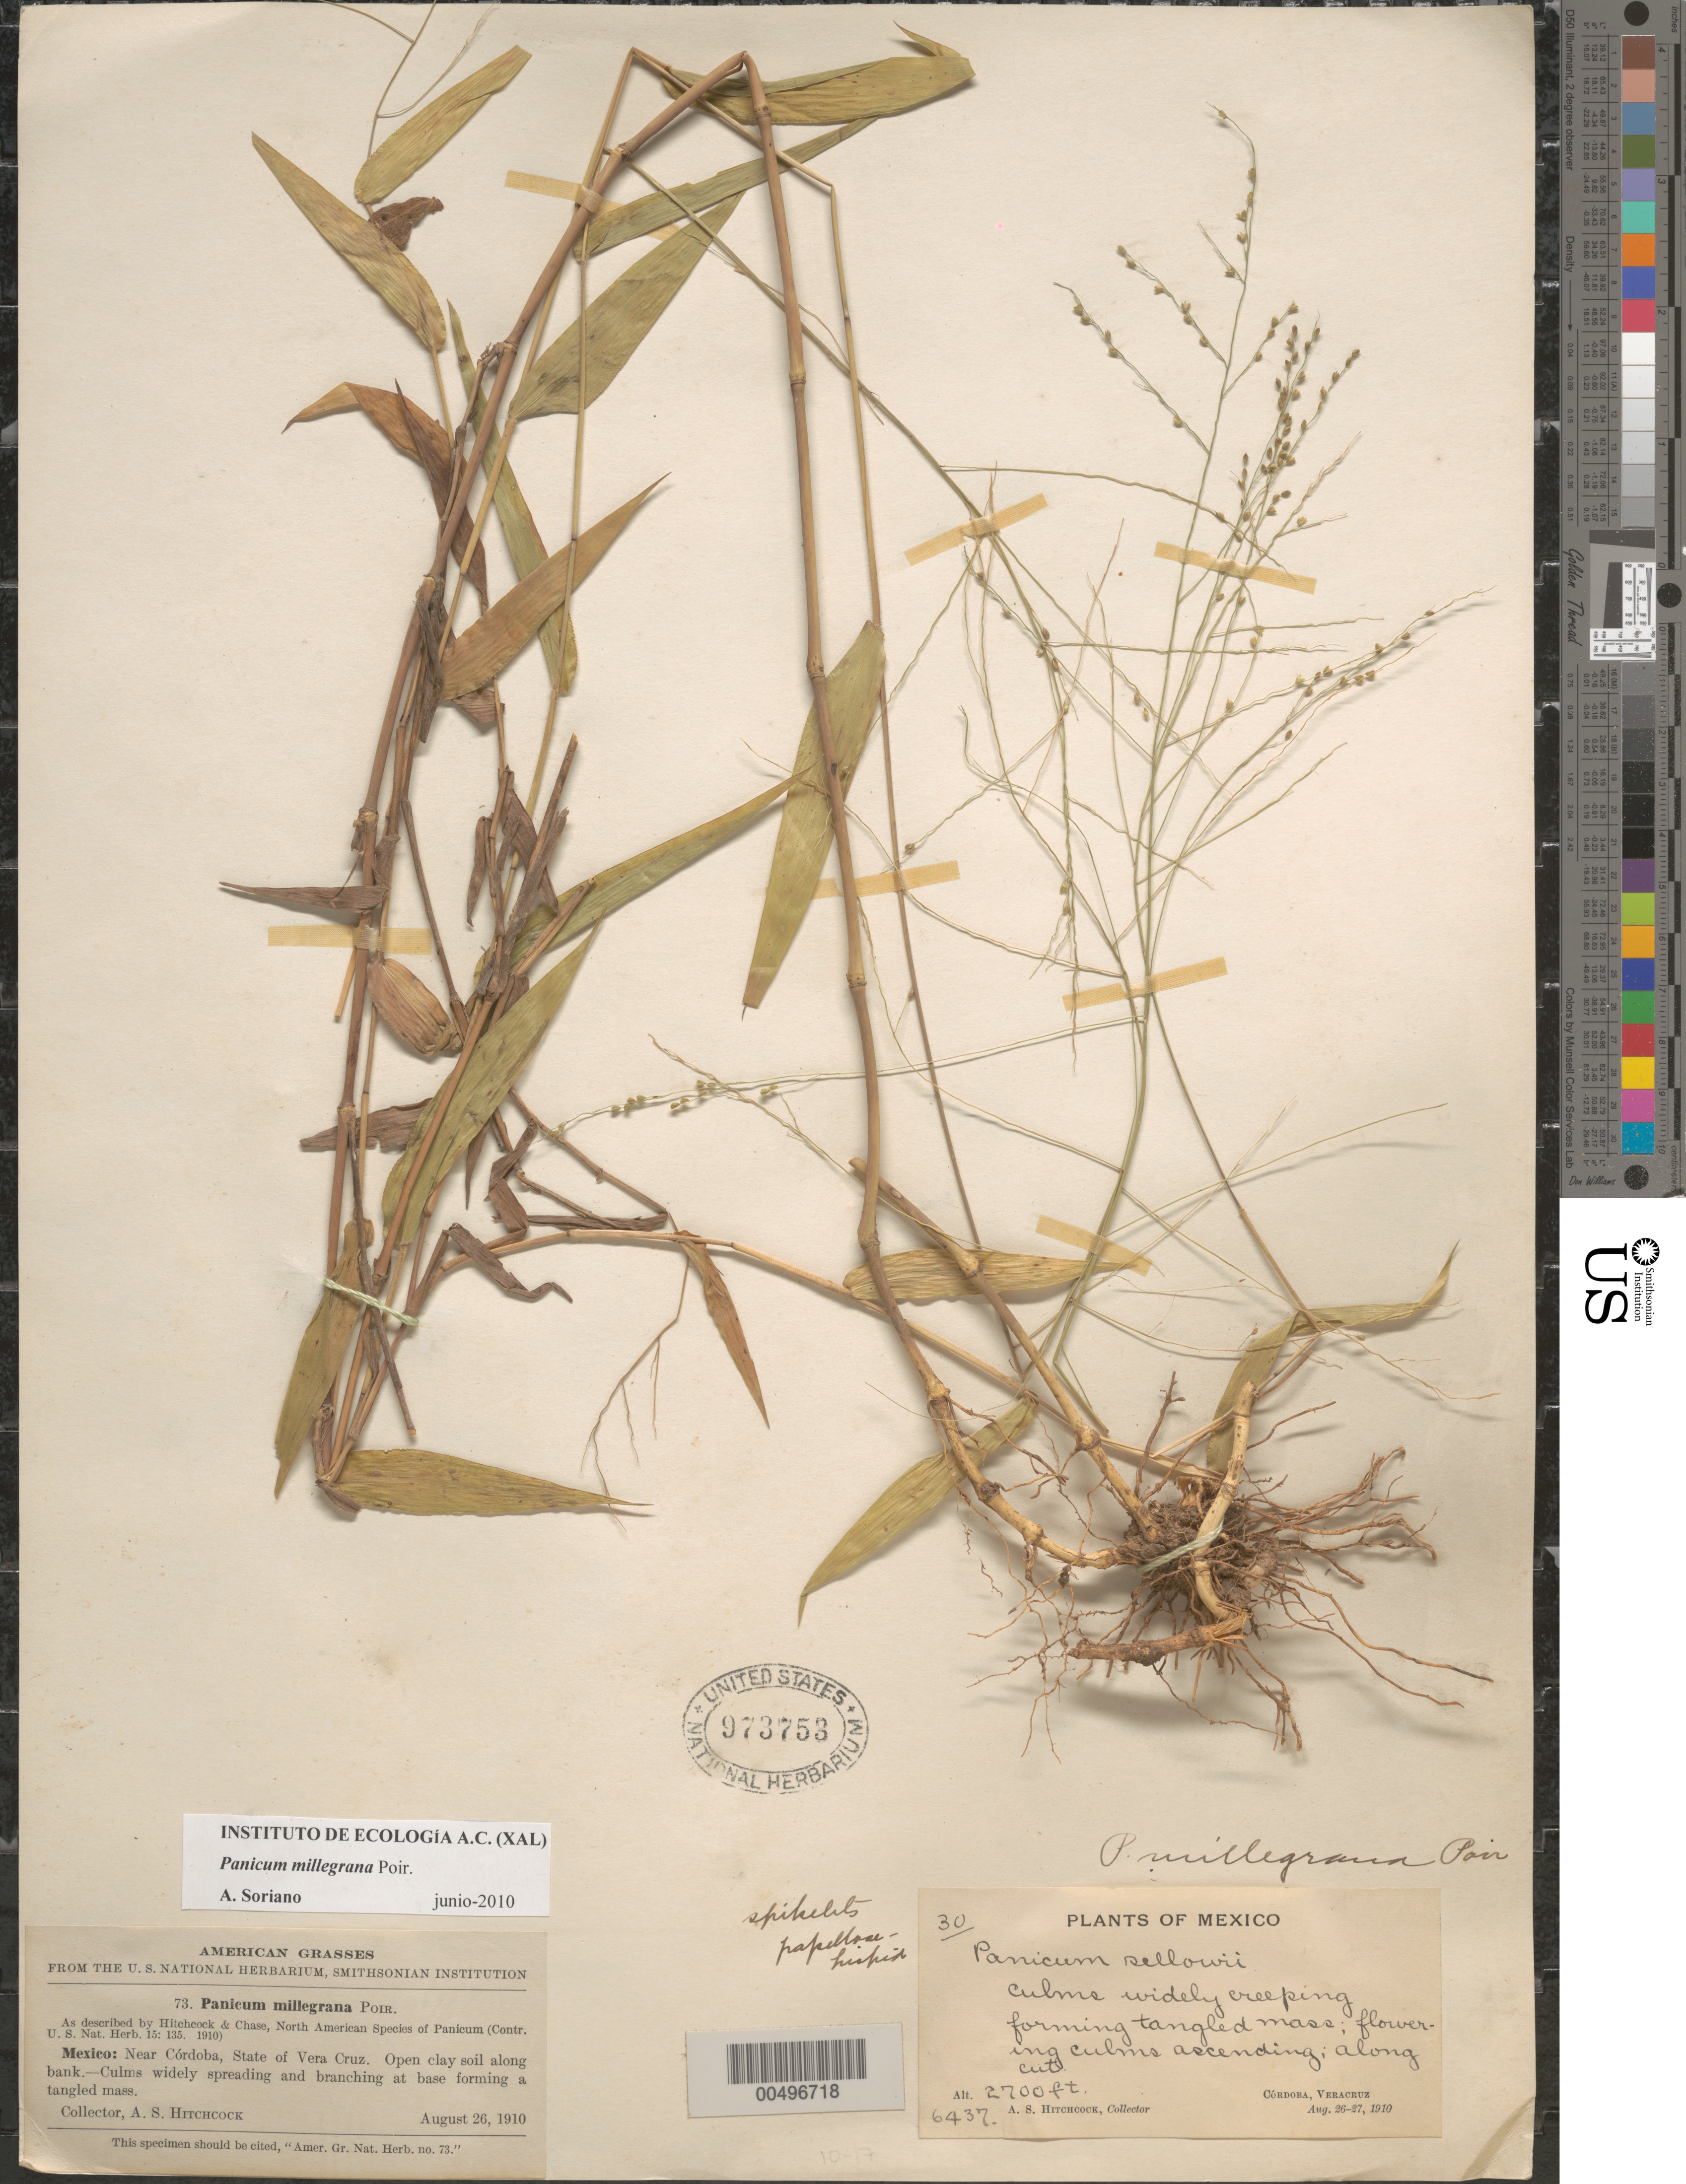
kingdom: Plantae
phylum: Tracheophyta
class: Liliopsida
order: Poales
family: Poaceae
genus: Panicum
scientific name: Panicum sellowii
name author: Nees in Mart.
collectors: A. S. Hitchcock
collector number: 6437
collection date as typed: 26 Aug 1910 to 27 Aug 1910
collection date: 1910-08-26/1910-08-27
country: Mexico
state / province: Veracruz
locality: Near C¢rdoba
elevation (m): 823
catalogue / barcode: US 973753